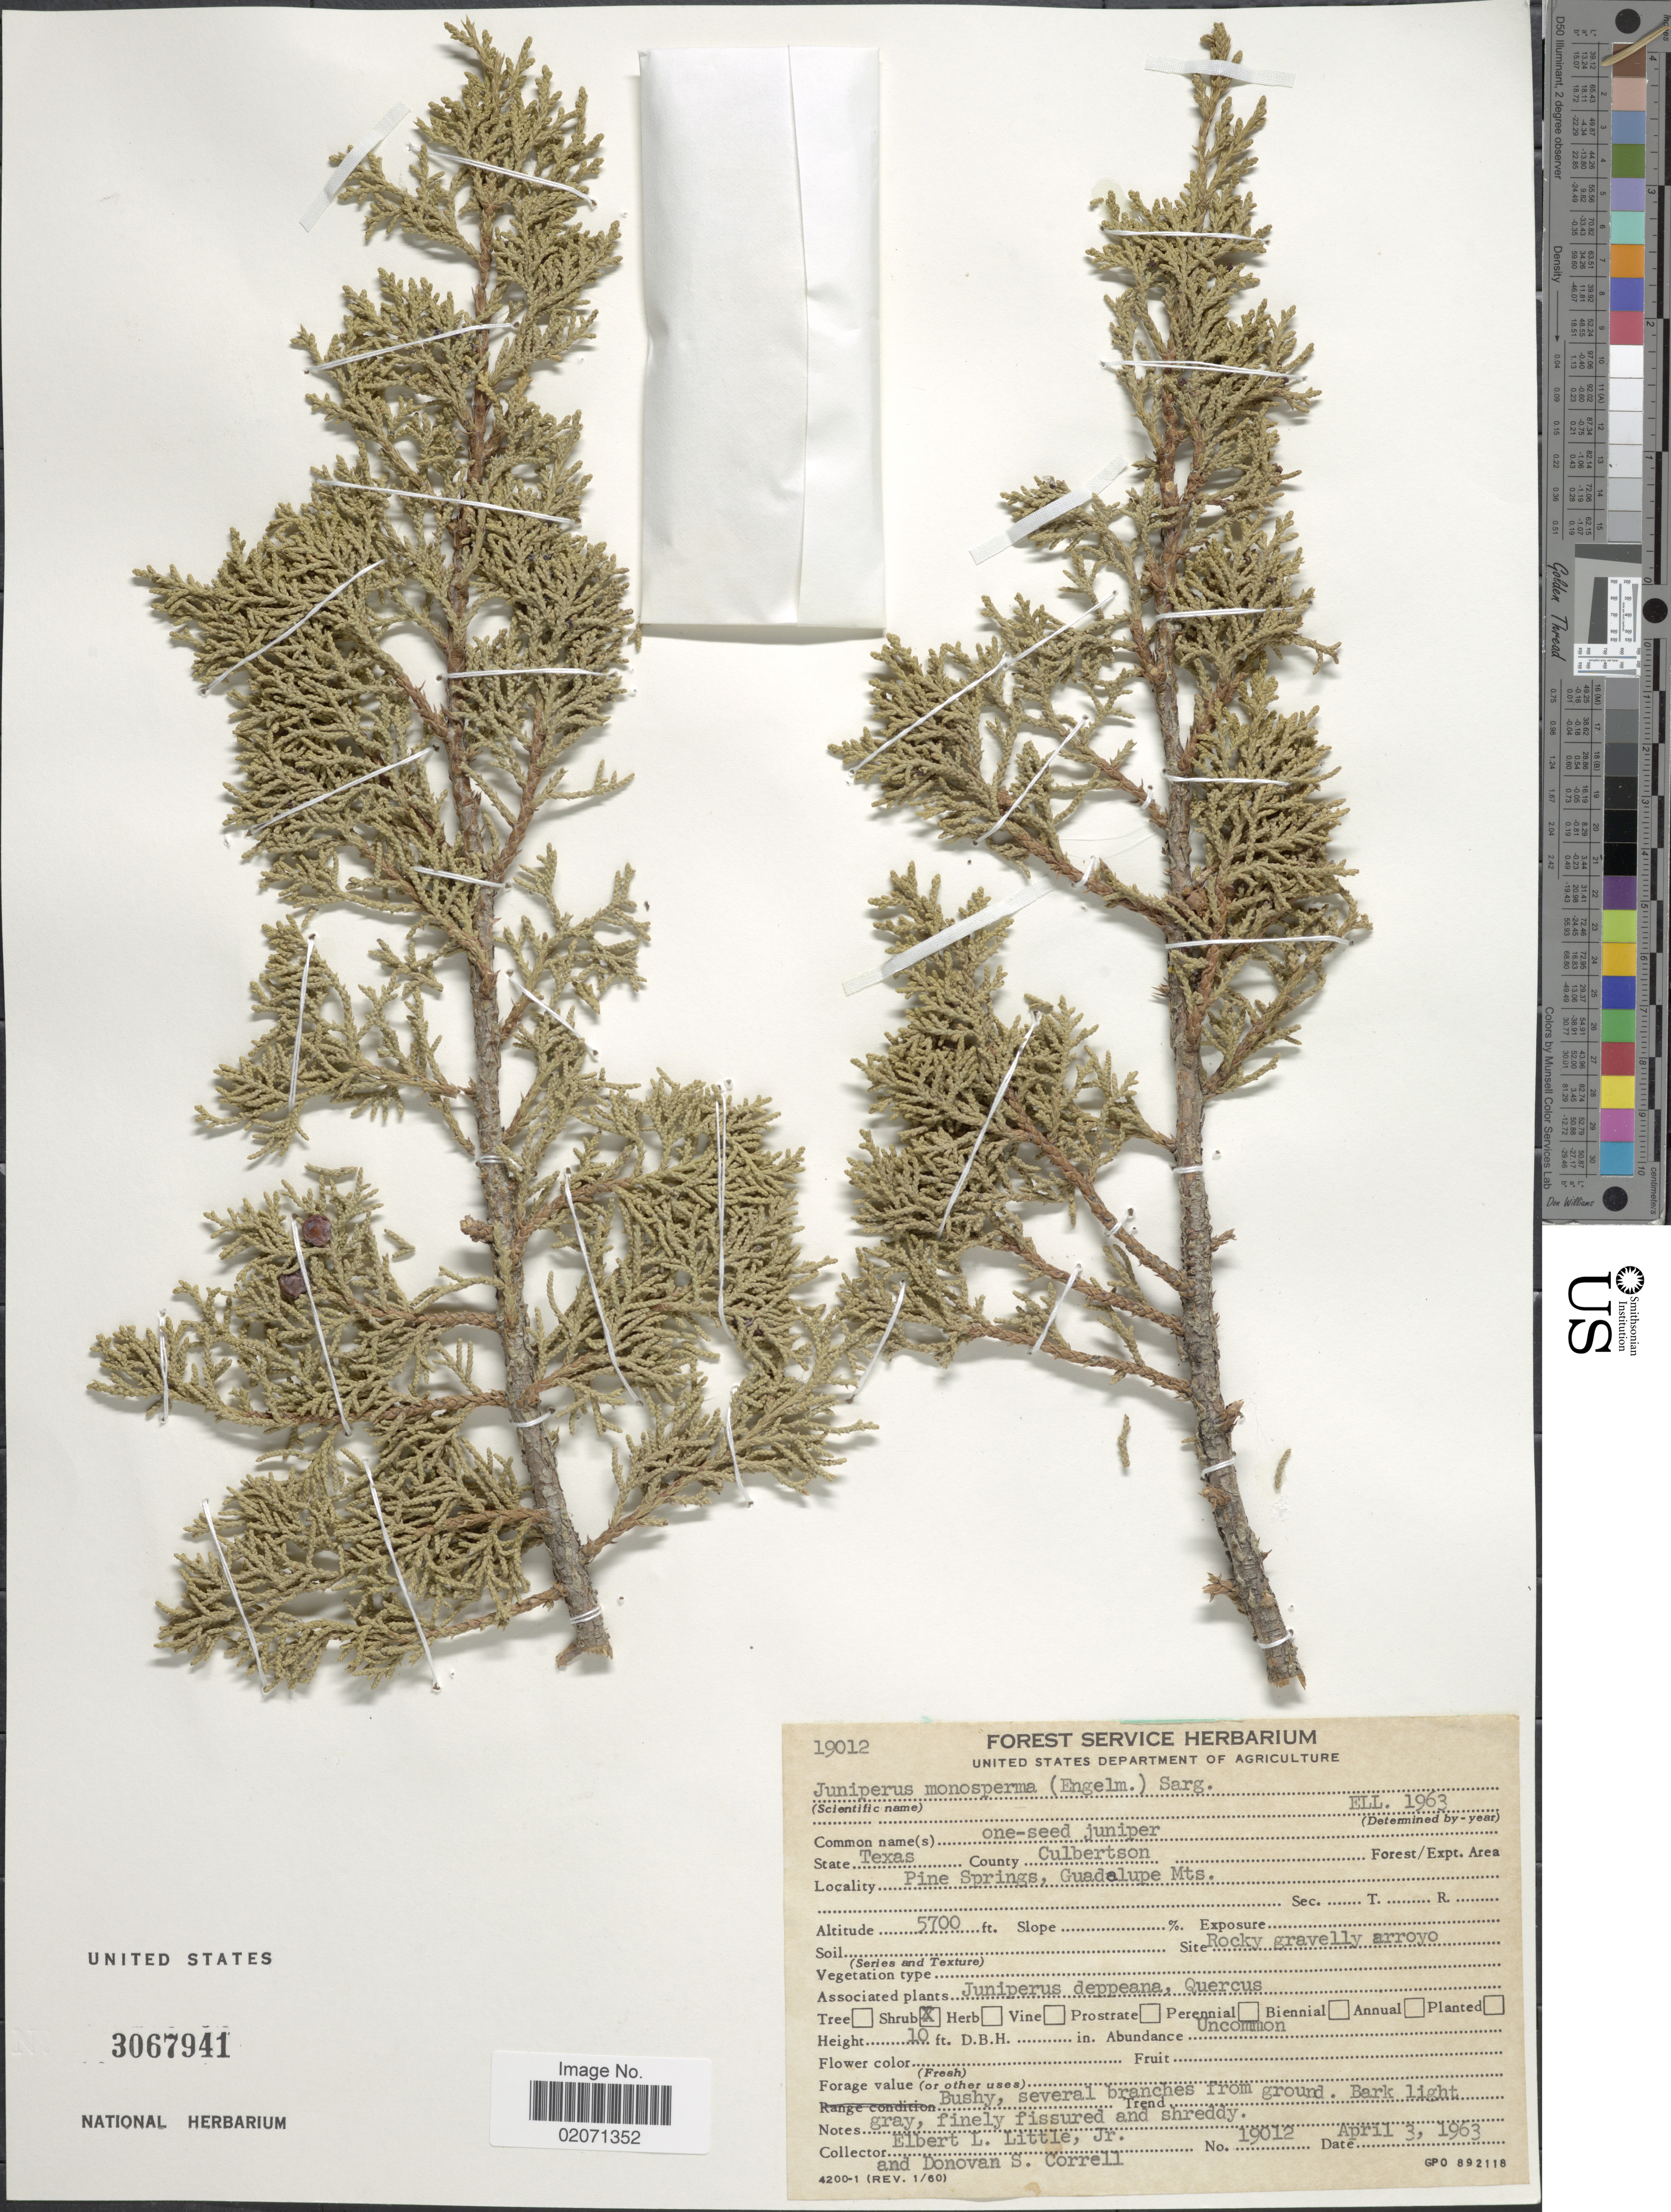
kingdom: Plantae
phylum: Tracheophyta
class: Pinopsida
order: Pinales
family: Cupressaceae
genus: Juniperus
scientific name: Juniperus monosperma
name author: (Engelm.) Sarg.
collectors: E. L. Little & D. S. Correll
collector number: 19012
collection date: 1963-04-03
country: United States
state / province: Texas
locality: County: Culbertson. Pine Springs, Guadalupe Mts.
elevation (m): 1737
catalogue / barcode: US 3067941